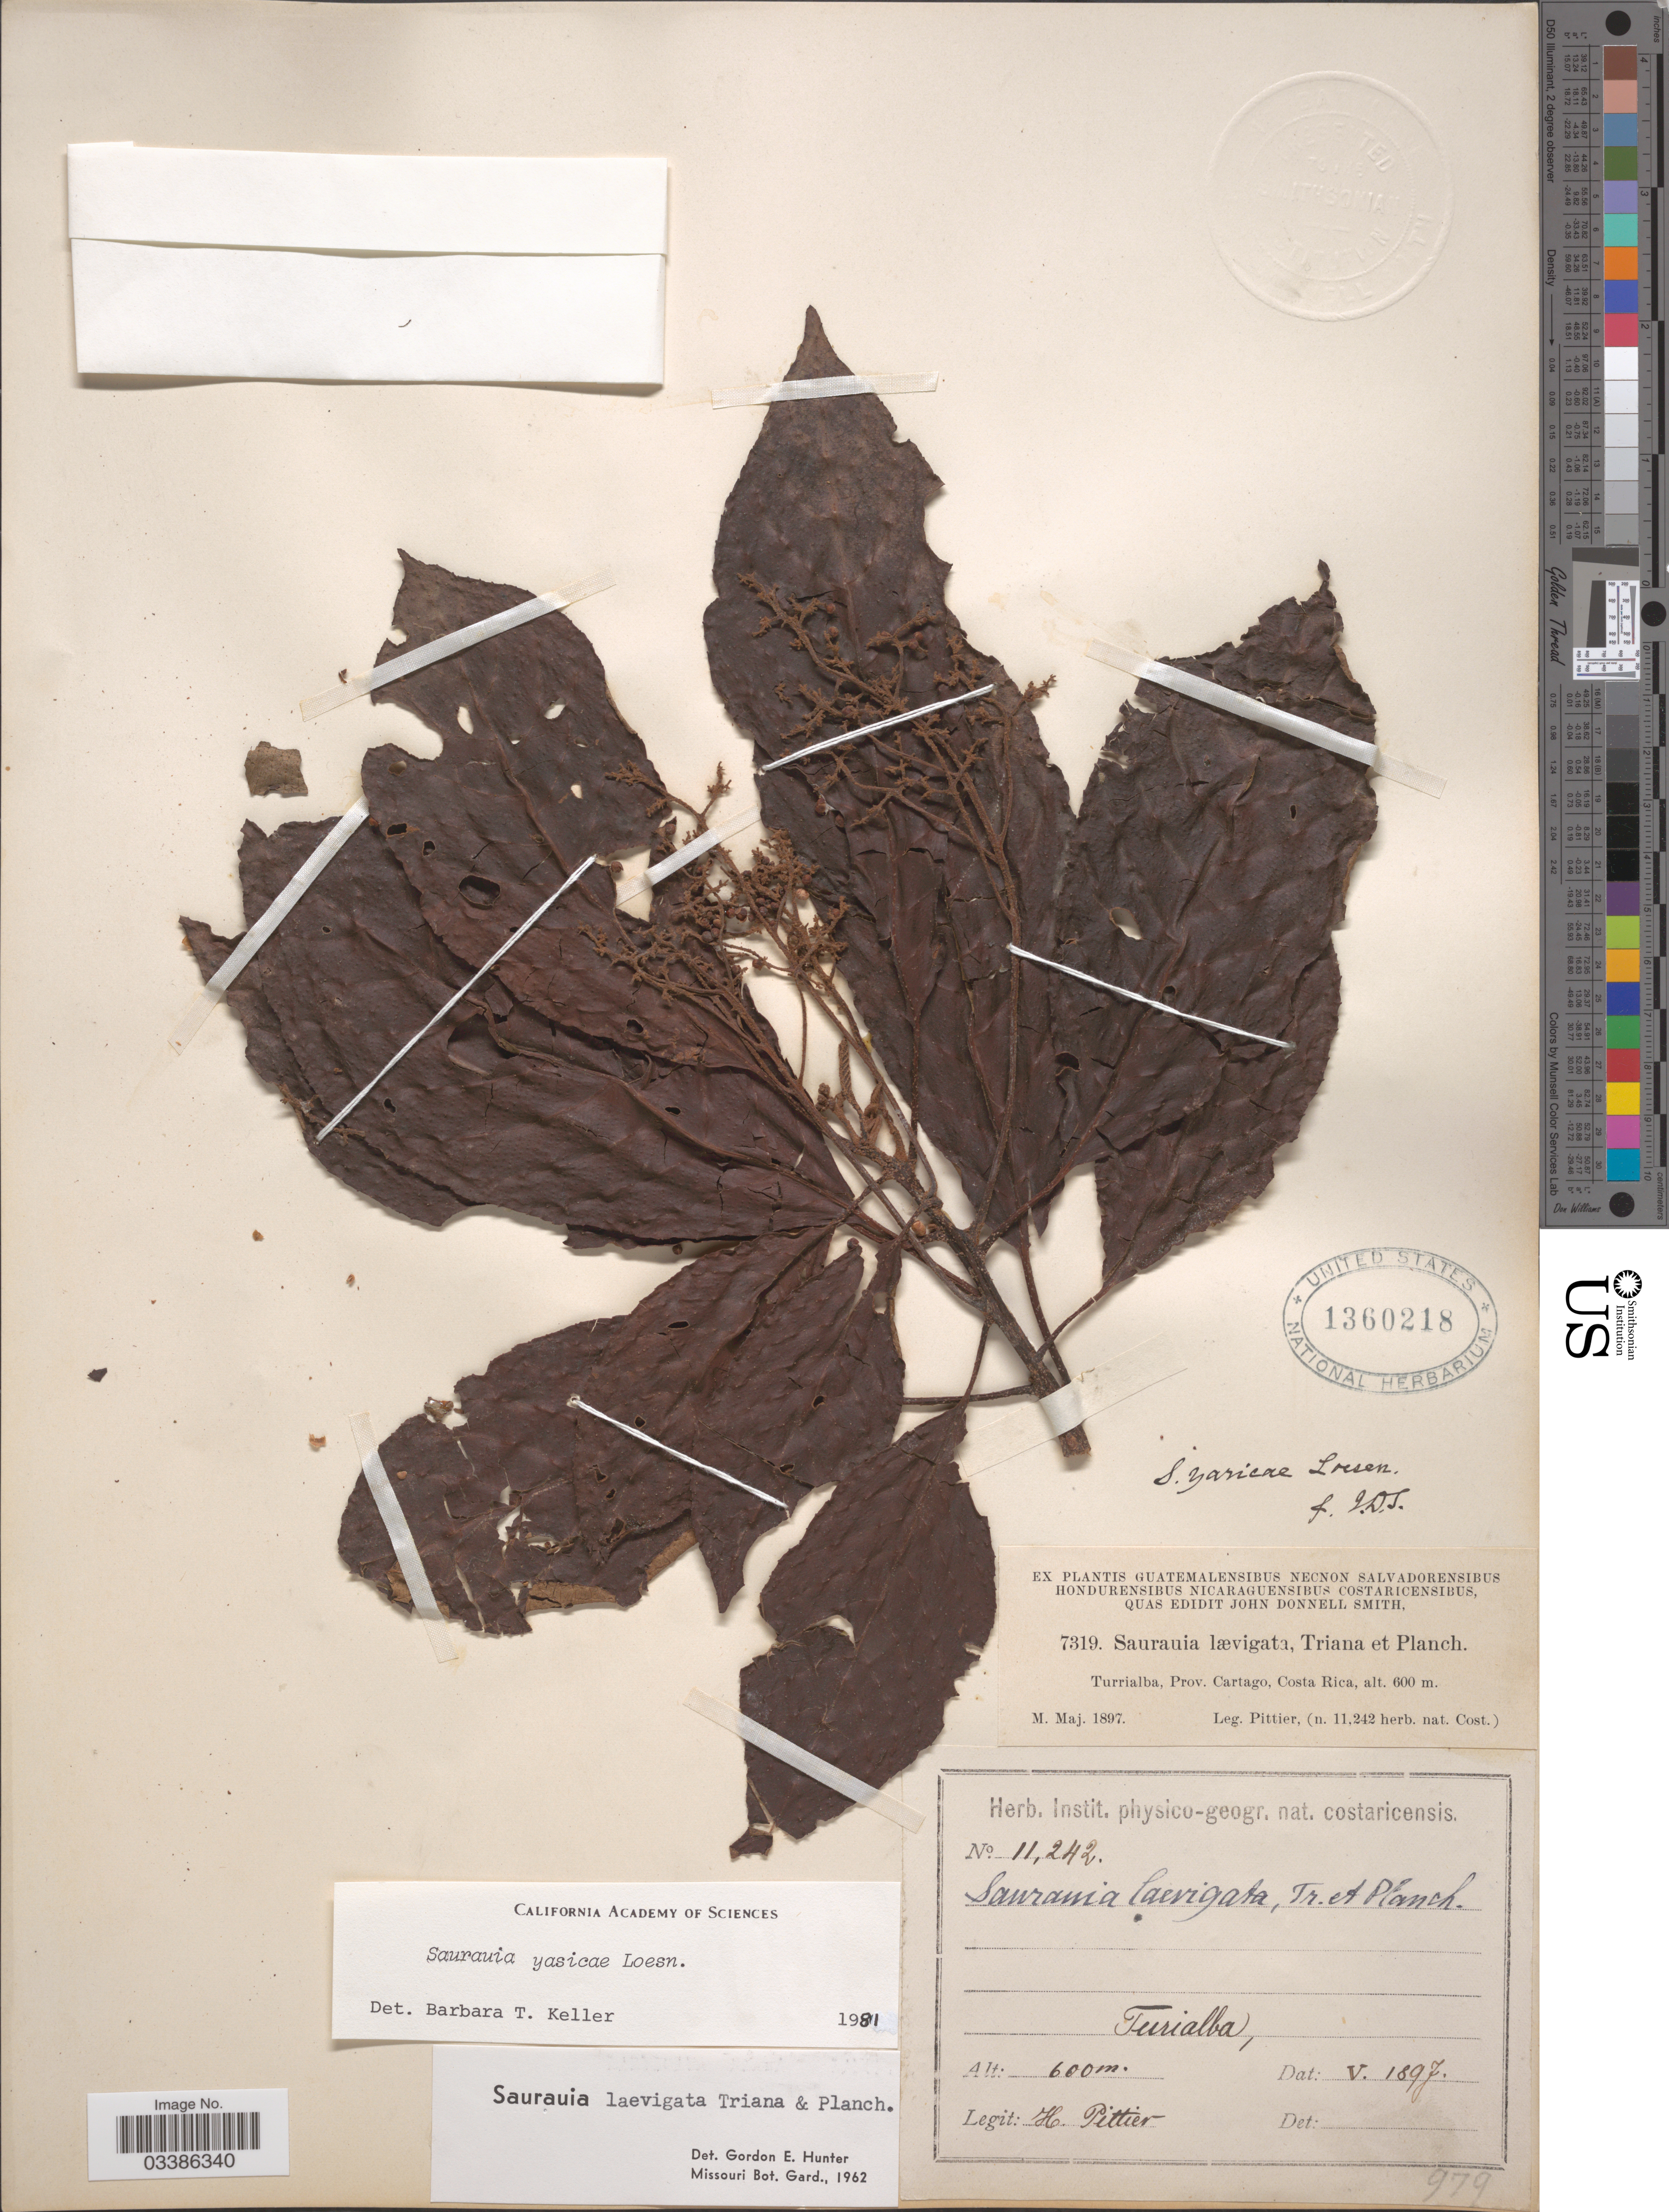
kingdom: Plantae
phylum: Tracheophyta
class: Magnoliopsida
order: Ericales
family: Actinidiaceae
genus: Saurauia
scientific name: Saurauia yasicae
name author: Loes.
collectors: H. F. Pittier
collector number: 11242/7319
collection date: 1897-05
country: Costa Rica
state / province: Cartago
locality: Turrialba.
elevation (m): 600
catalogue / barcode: US 1360218